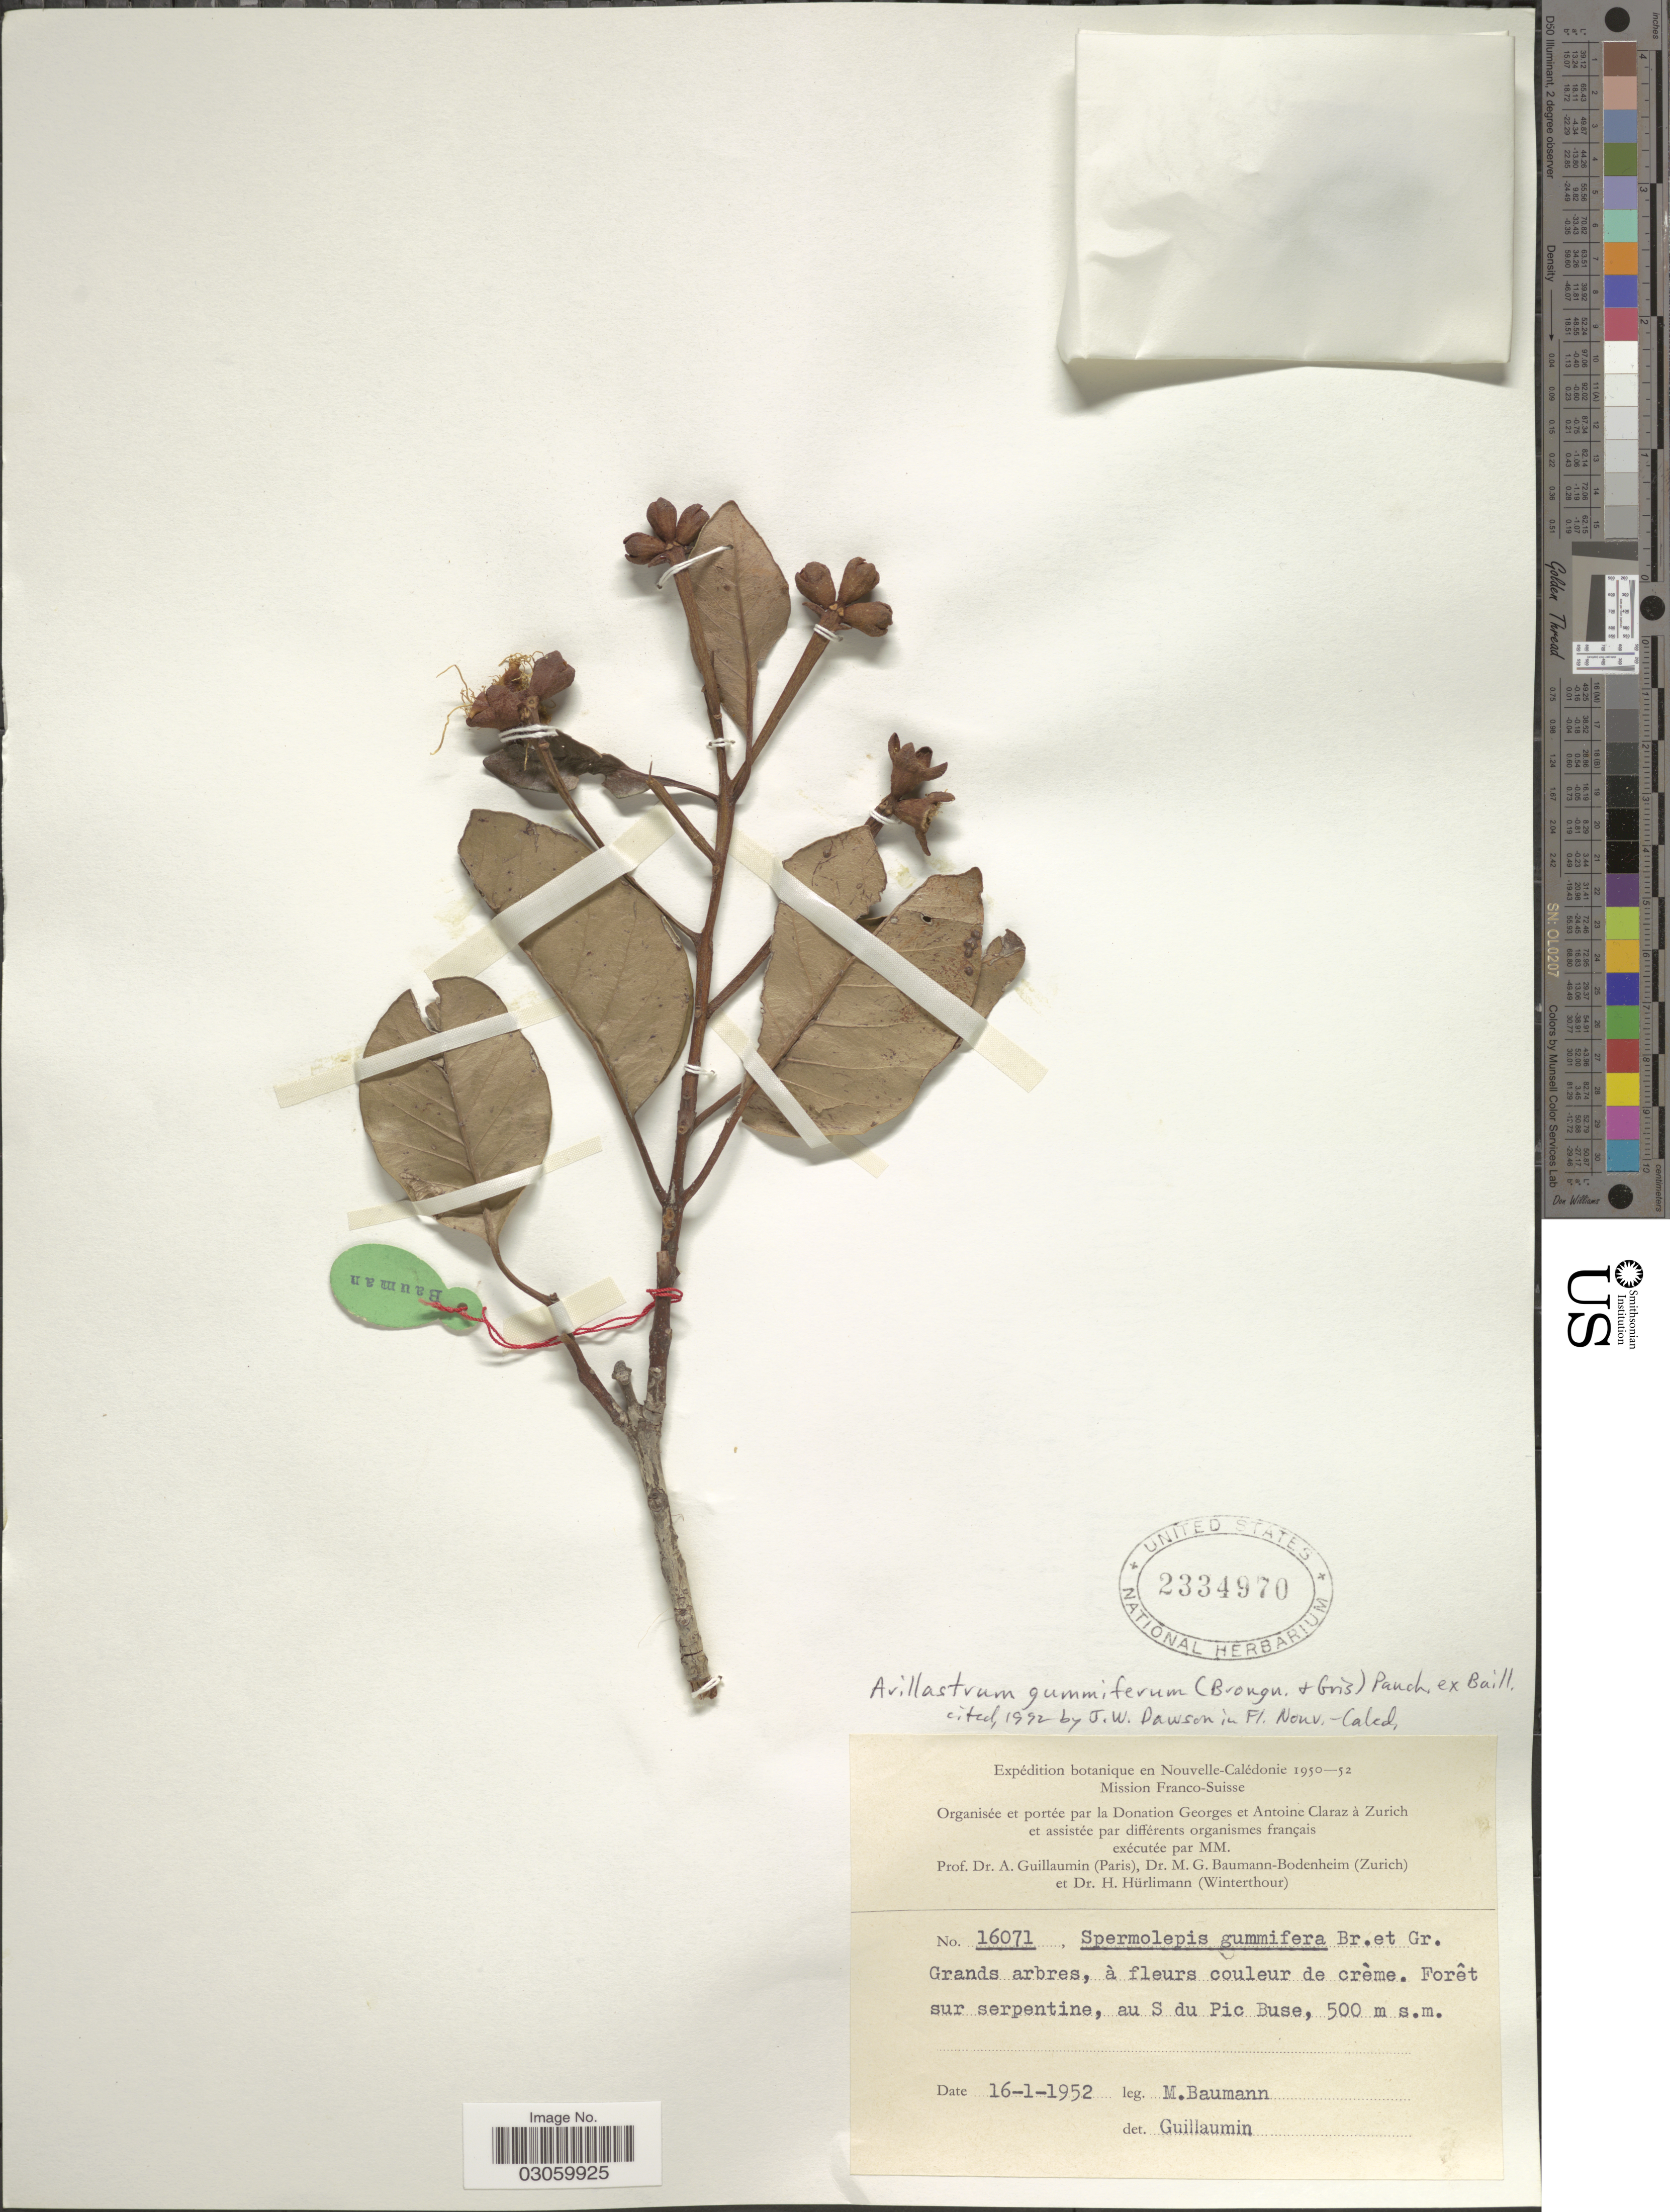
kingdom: Plantae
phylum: Tracheophyta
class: Magnoliopsida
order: Myrtales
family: Myrtaceae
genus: Arillastrum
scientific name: Arillastrum gummiferum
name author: (Brongn. & Gris) Pancher ex Baill.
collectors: M. G. Baumann-Bodenheim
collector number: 16071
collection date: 1952-01-16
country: New Caledonia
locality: Forêt sur serpentine, au S du Pic Buse.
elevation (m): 500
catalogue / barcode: US 2334970